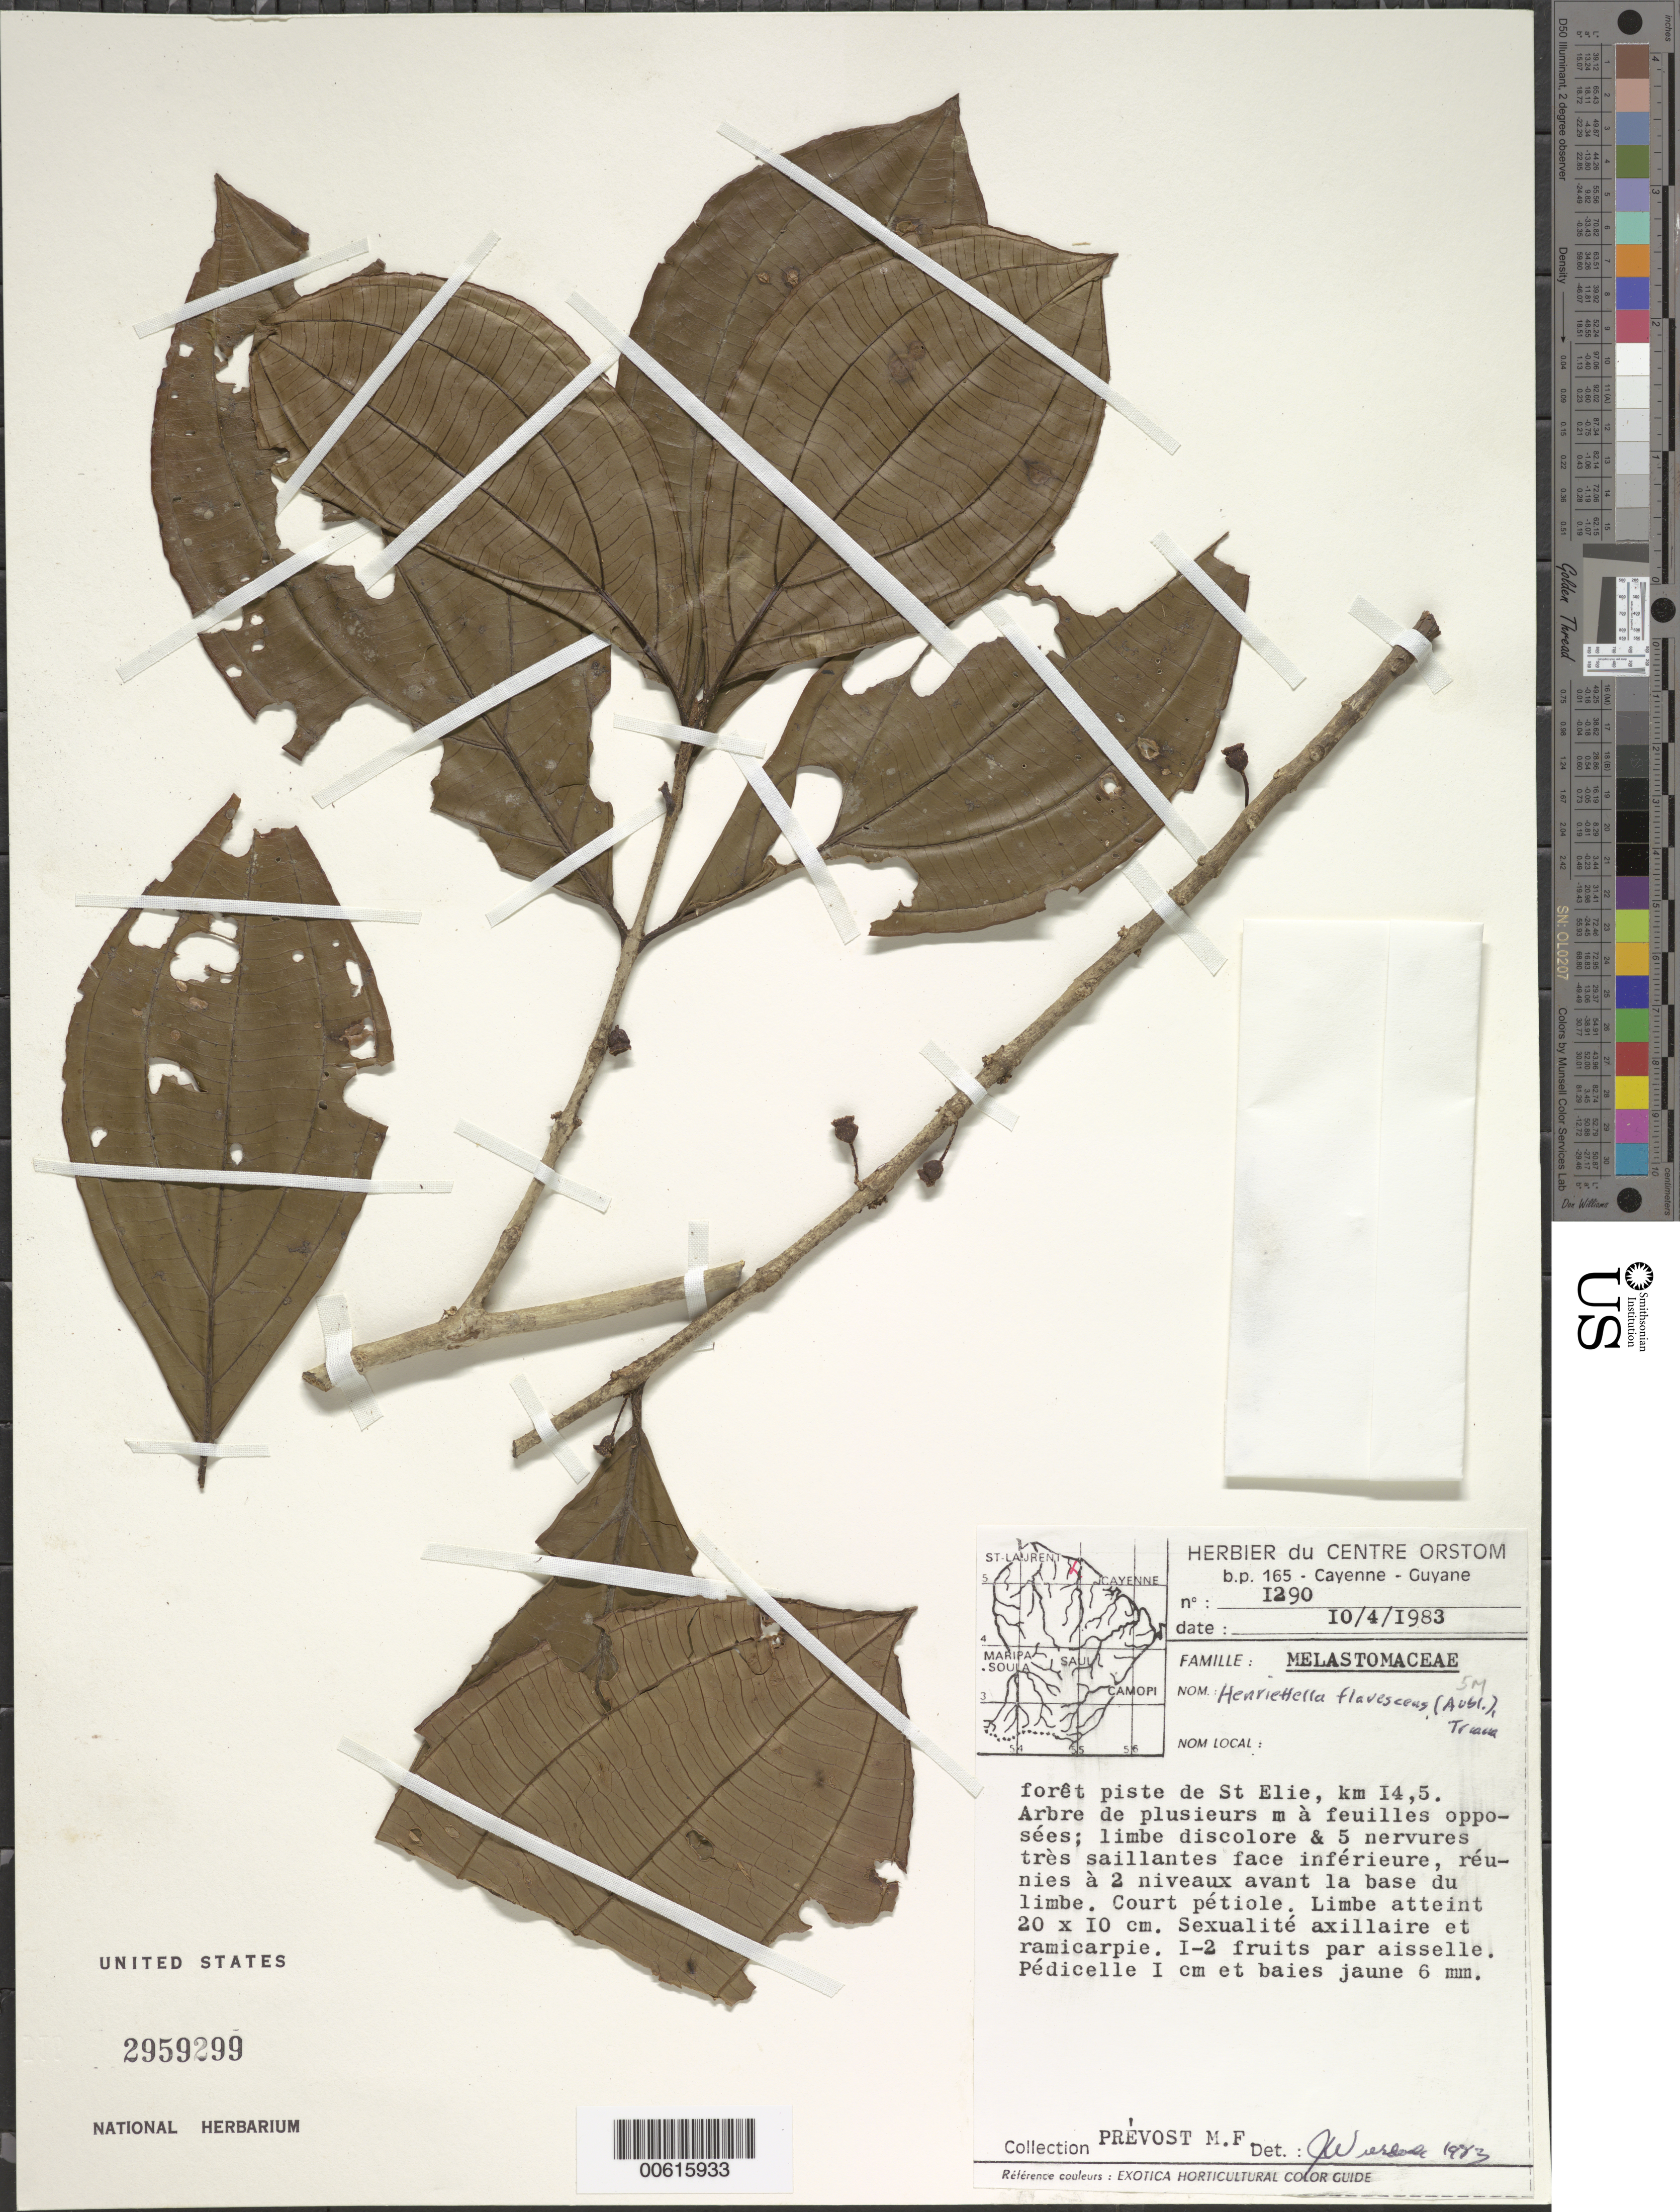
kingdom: Plantae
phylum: Tracheophyta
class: Magnoliopsida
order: Myrtales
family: Melastomataceae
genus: Henriettea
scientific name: Henriettea flavescens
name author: (Aubl.) Baill.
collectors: M.-F. Prévost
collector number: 1290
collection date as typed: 10-Apr-83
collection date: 1983-04-10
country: French Guiana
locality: Piste de Saint-Élie, pk. 14.5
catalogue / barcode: US 2959299